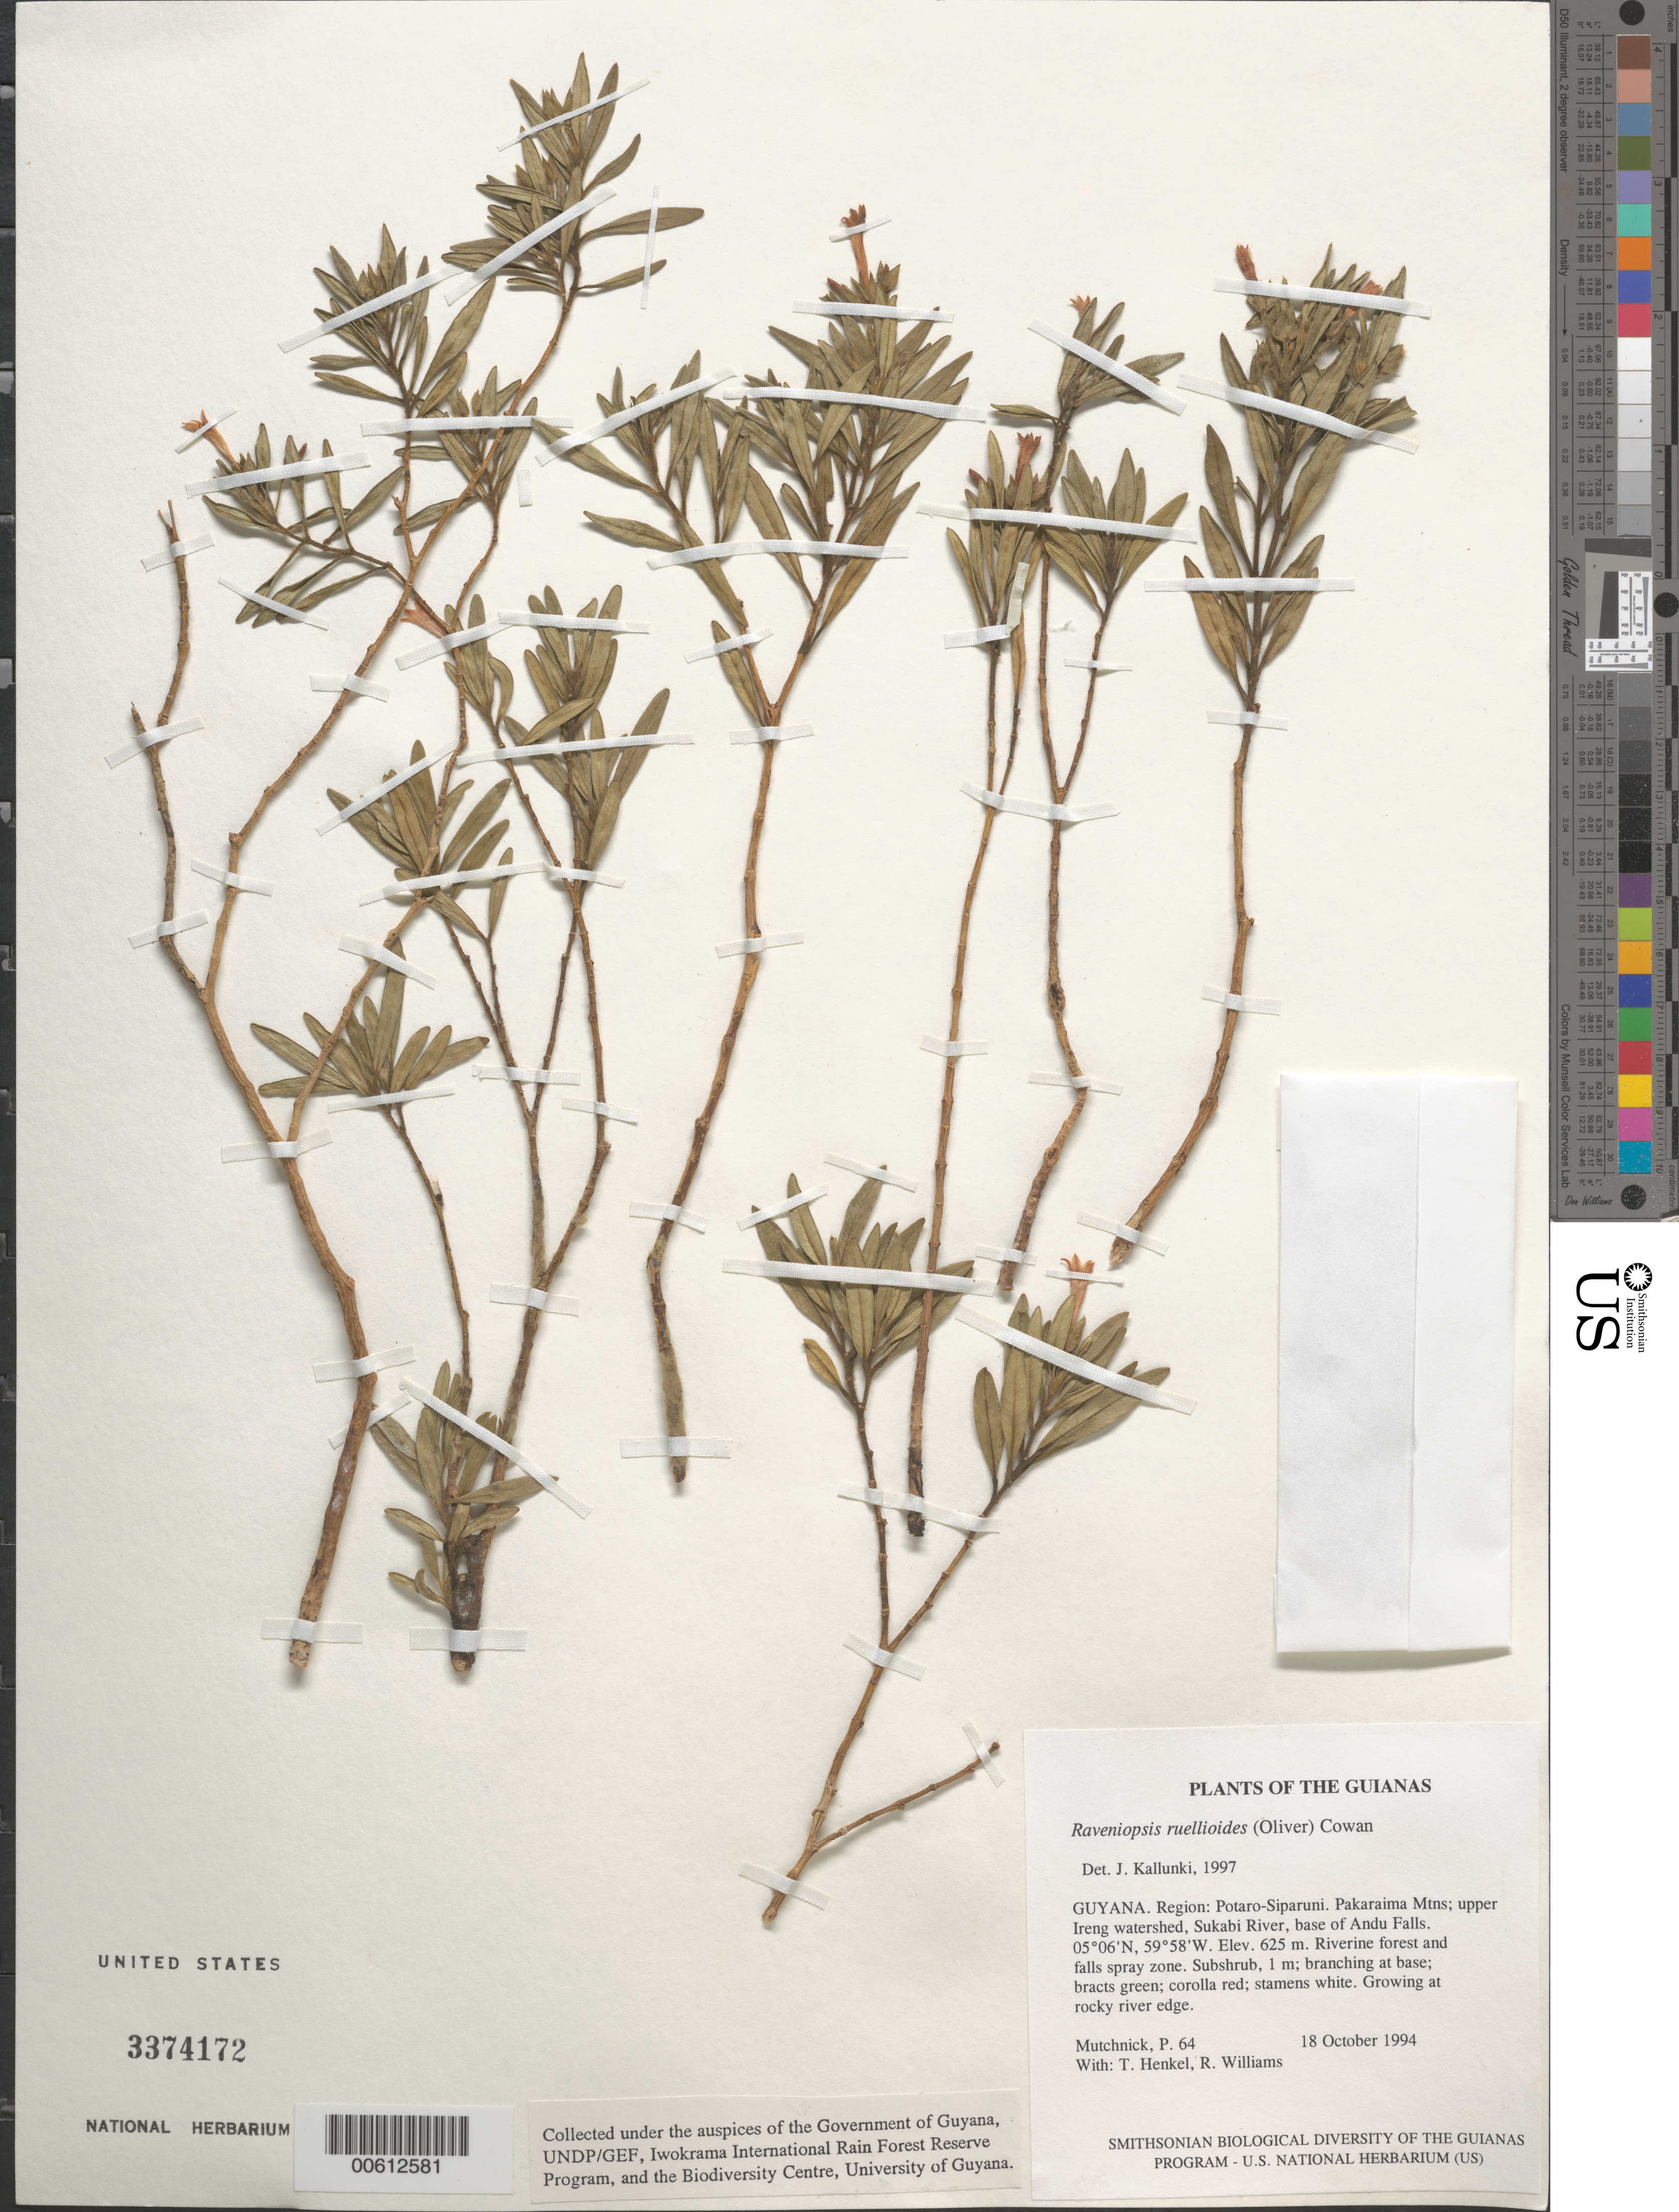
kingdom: Plantae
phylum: Tracheophyta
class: Magnoliopsida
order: Sapindales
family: Rutaceae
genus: Raveniopsis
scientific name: Raveniopsis ruellioides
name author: (Oliv.) R.S. Cowan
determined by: Kallunki, Jacquelyn A.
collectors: P. Mutchnick, T. Henkel & R. Williams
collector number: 64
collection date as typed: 18 October 1994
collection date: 1994-10-18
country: Guyana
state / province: Potaro-Siparuni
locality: Pakaraima Mtns; upper Ireng watershed, Sukabi River, base of Andu Falls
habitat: Riverine forest and falls spray zone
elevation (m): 625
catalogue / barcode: US 3374172